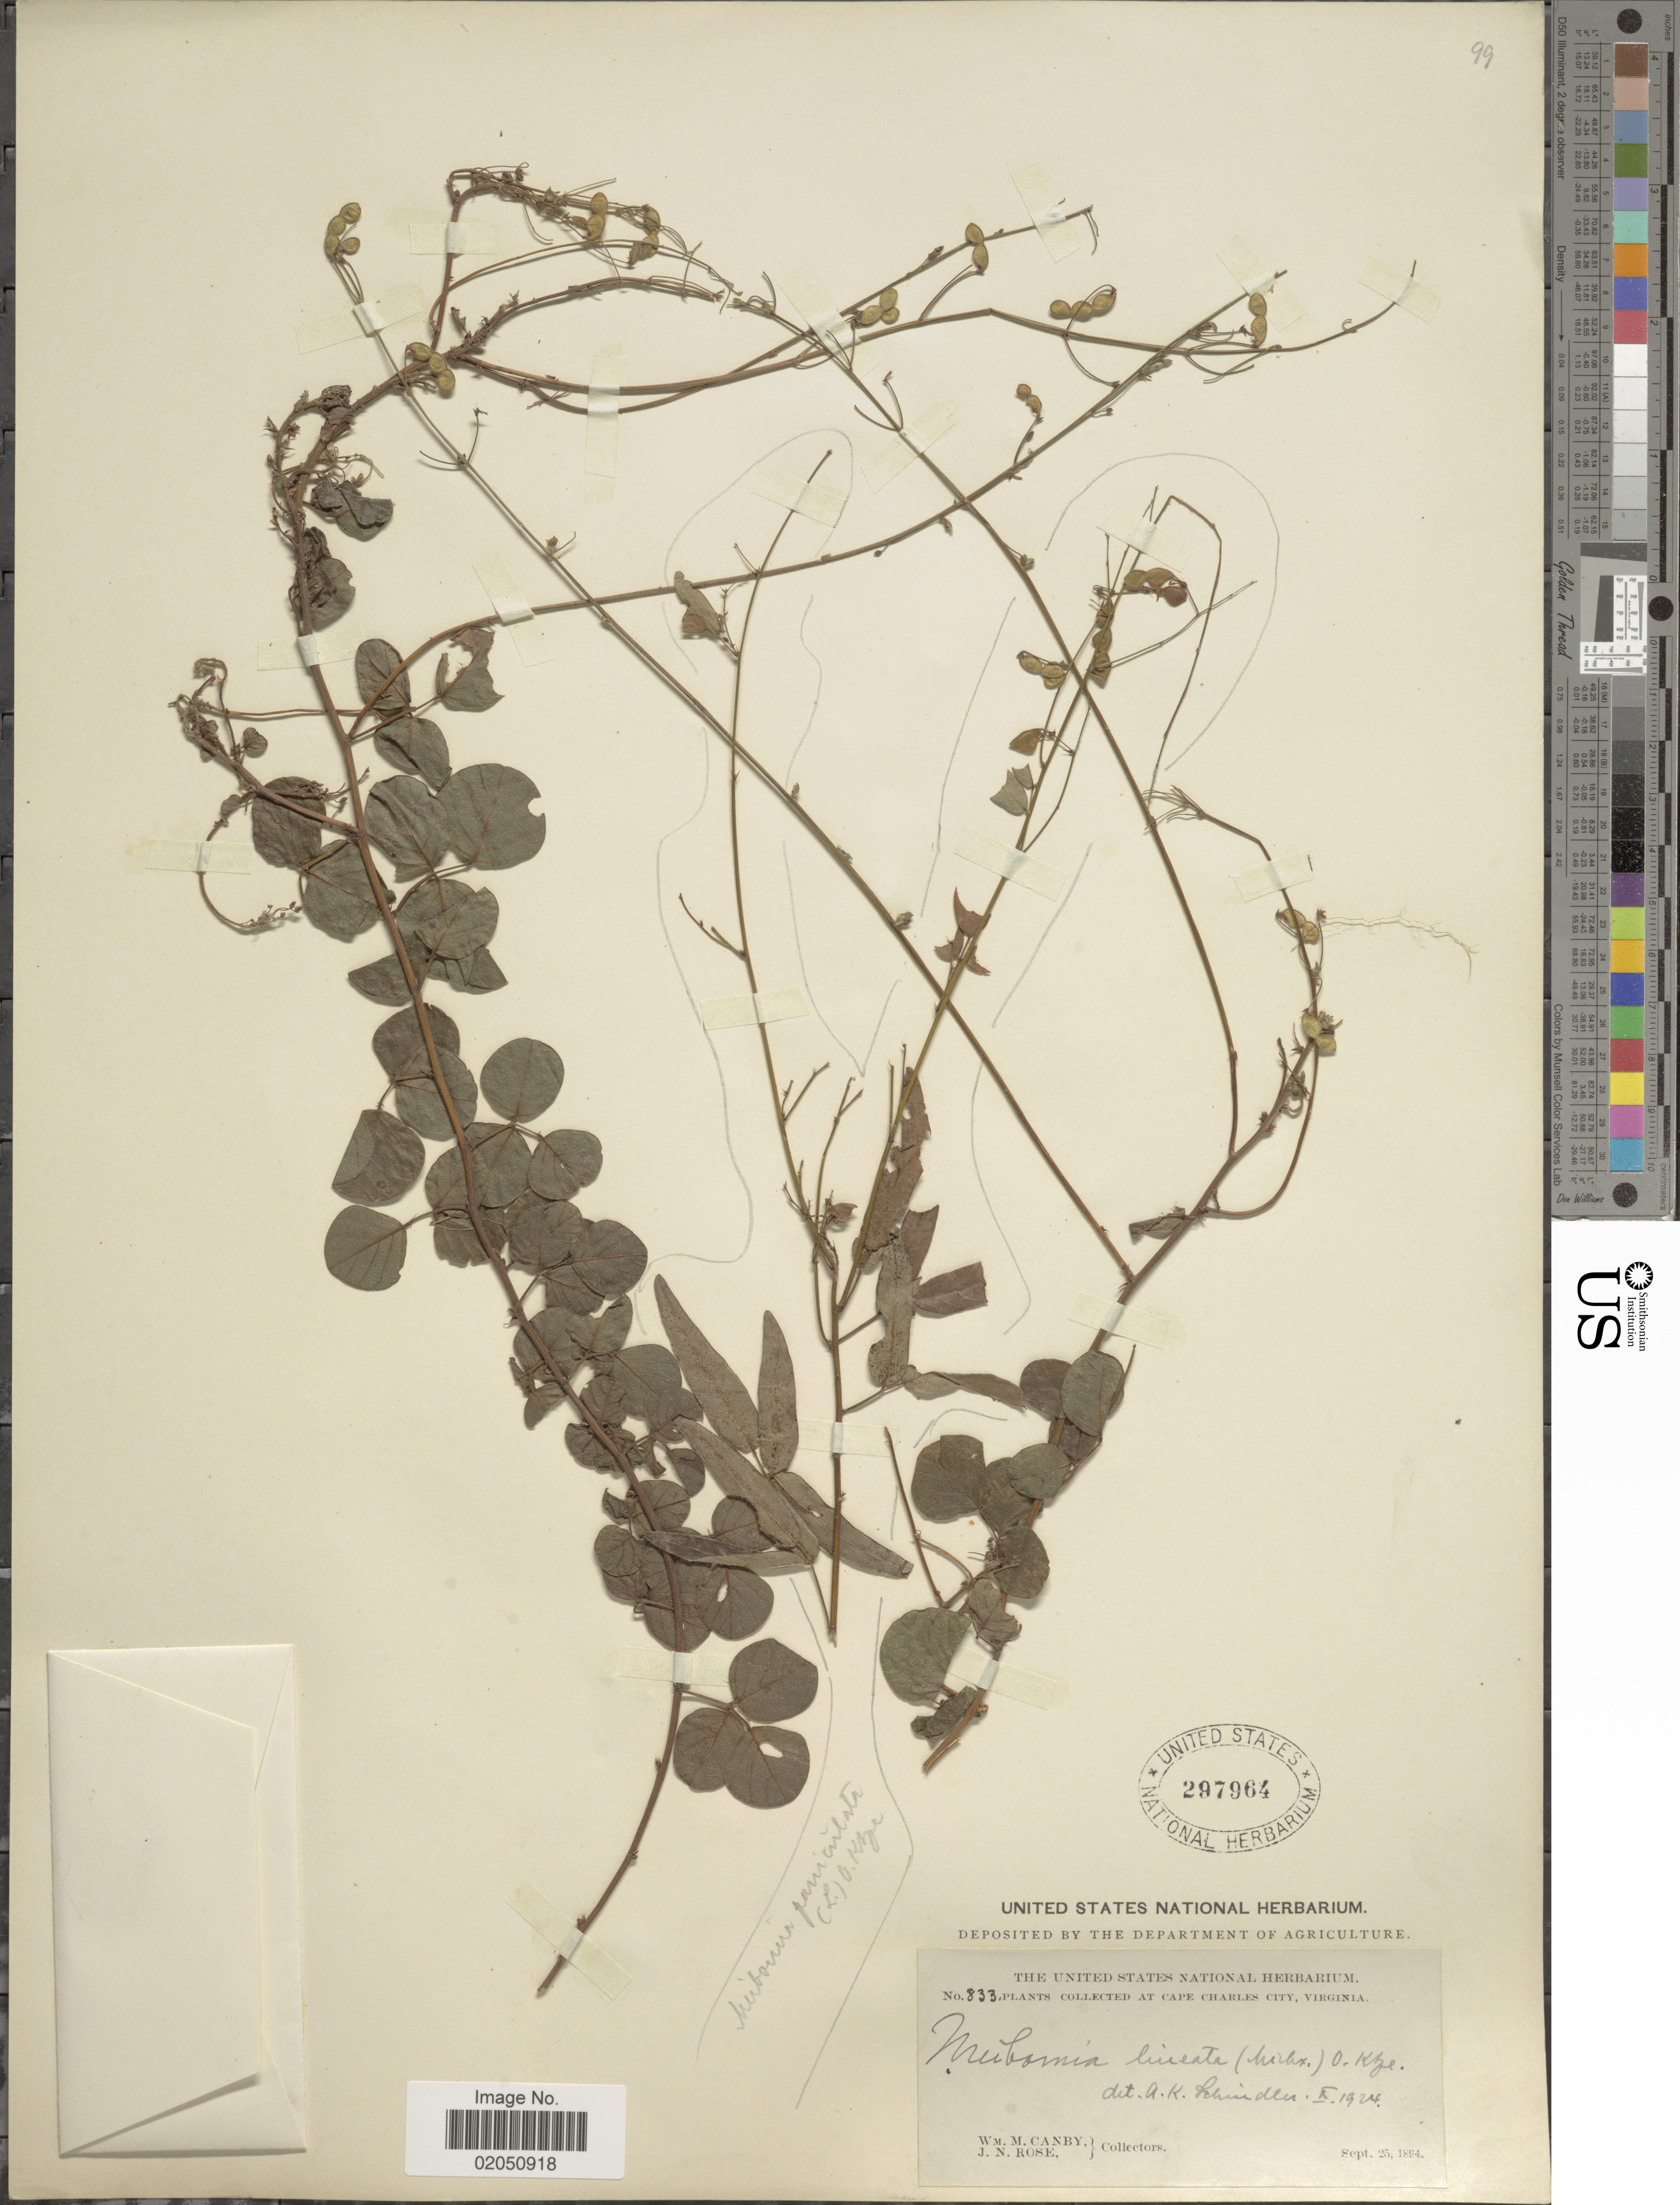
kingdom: Plantae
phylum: Tracheophyta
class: Magnoliopsida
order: Fabales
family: Fabaceae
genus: Desmodium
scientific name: Desmodium lineatum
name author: DC.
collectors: W. M. Canby & J. N. Rose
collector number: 833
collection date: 1894-09-25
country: United States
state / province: Virginia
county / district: Charles City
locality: At Cape Charles City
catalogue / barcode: US 297964